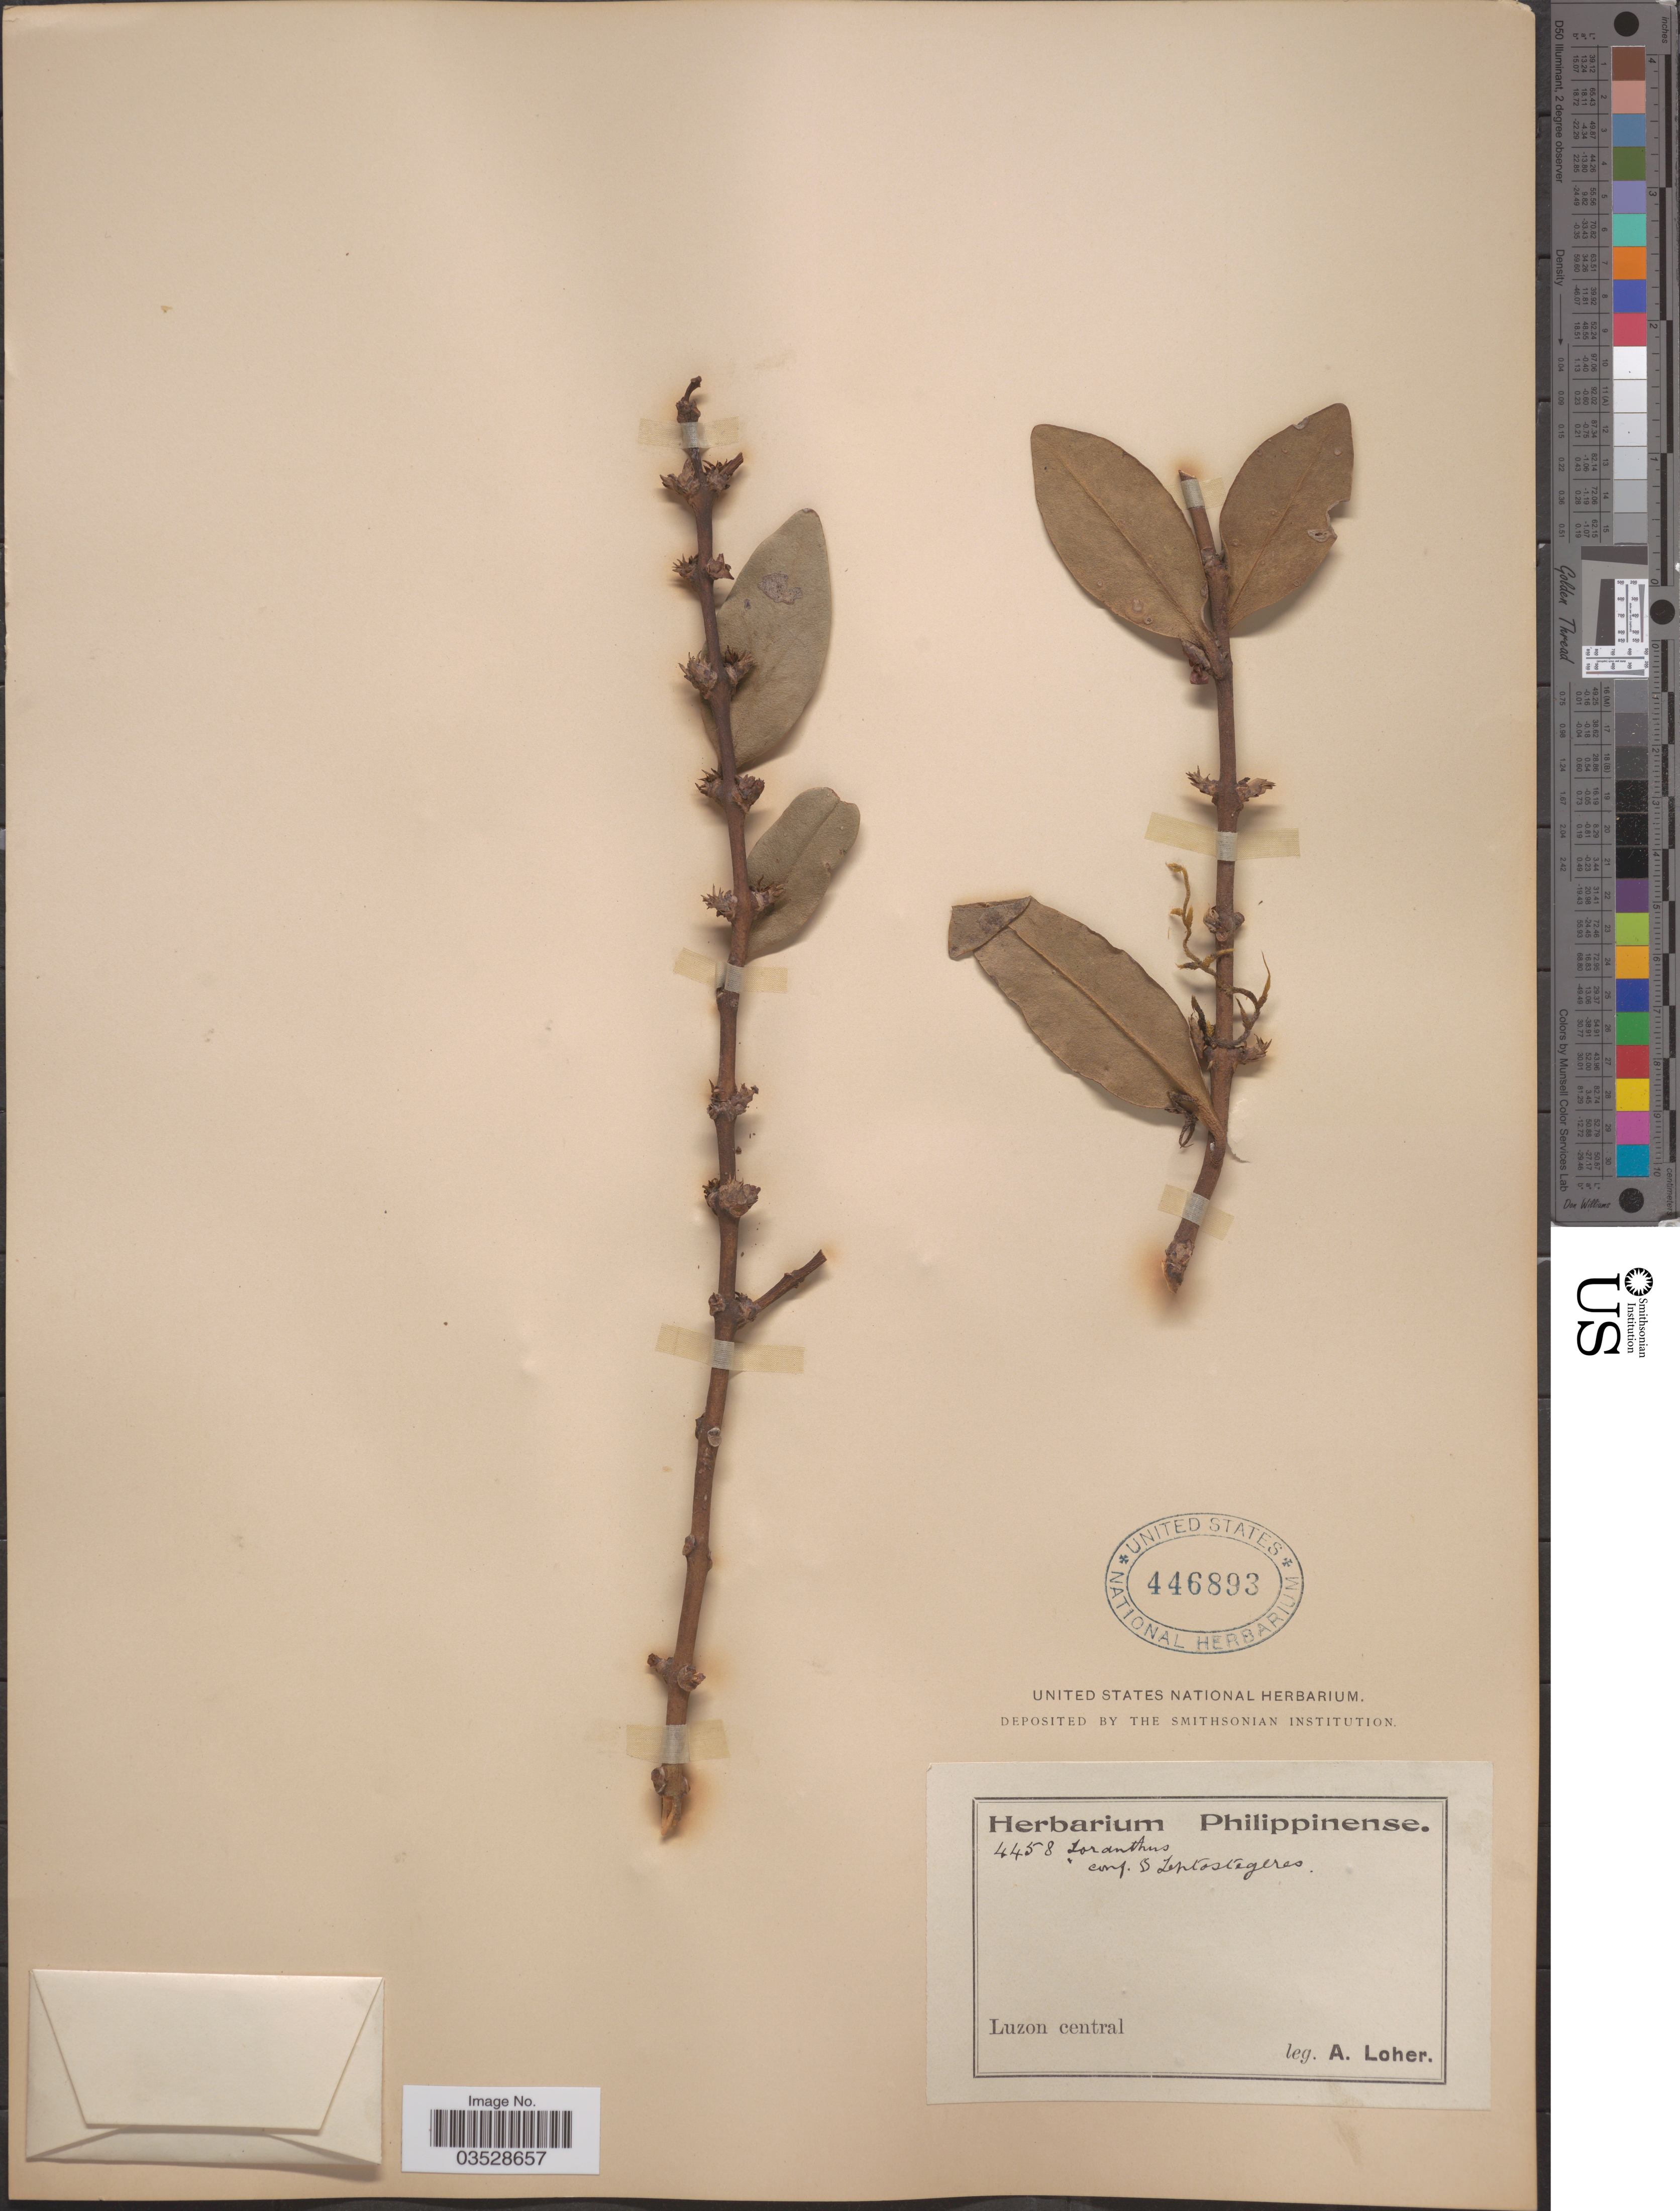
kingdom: Plantae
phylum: Tracheophyta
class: Magnoliopsida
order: Santalales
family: Loranthaceae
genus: Loranthus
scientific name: Loranthus sp.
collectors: A. Loher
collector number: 4458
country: Philippines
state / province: Central Luzon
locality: Luzon central.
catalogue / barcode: US 446893